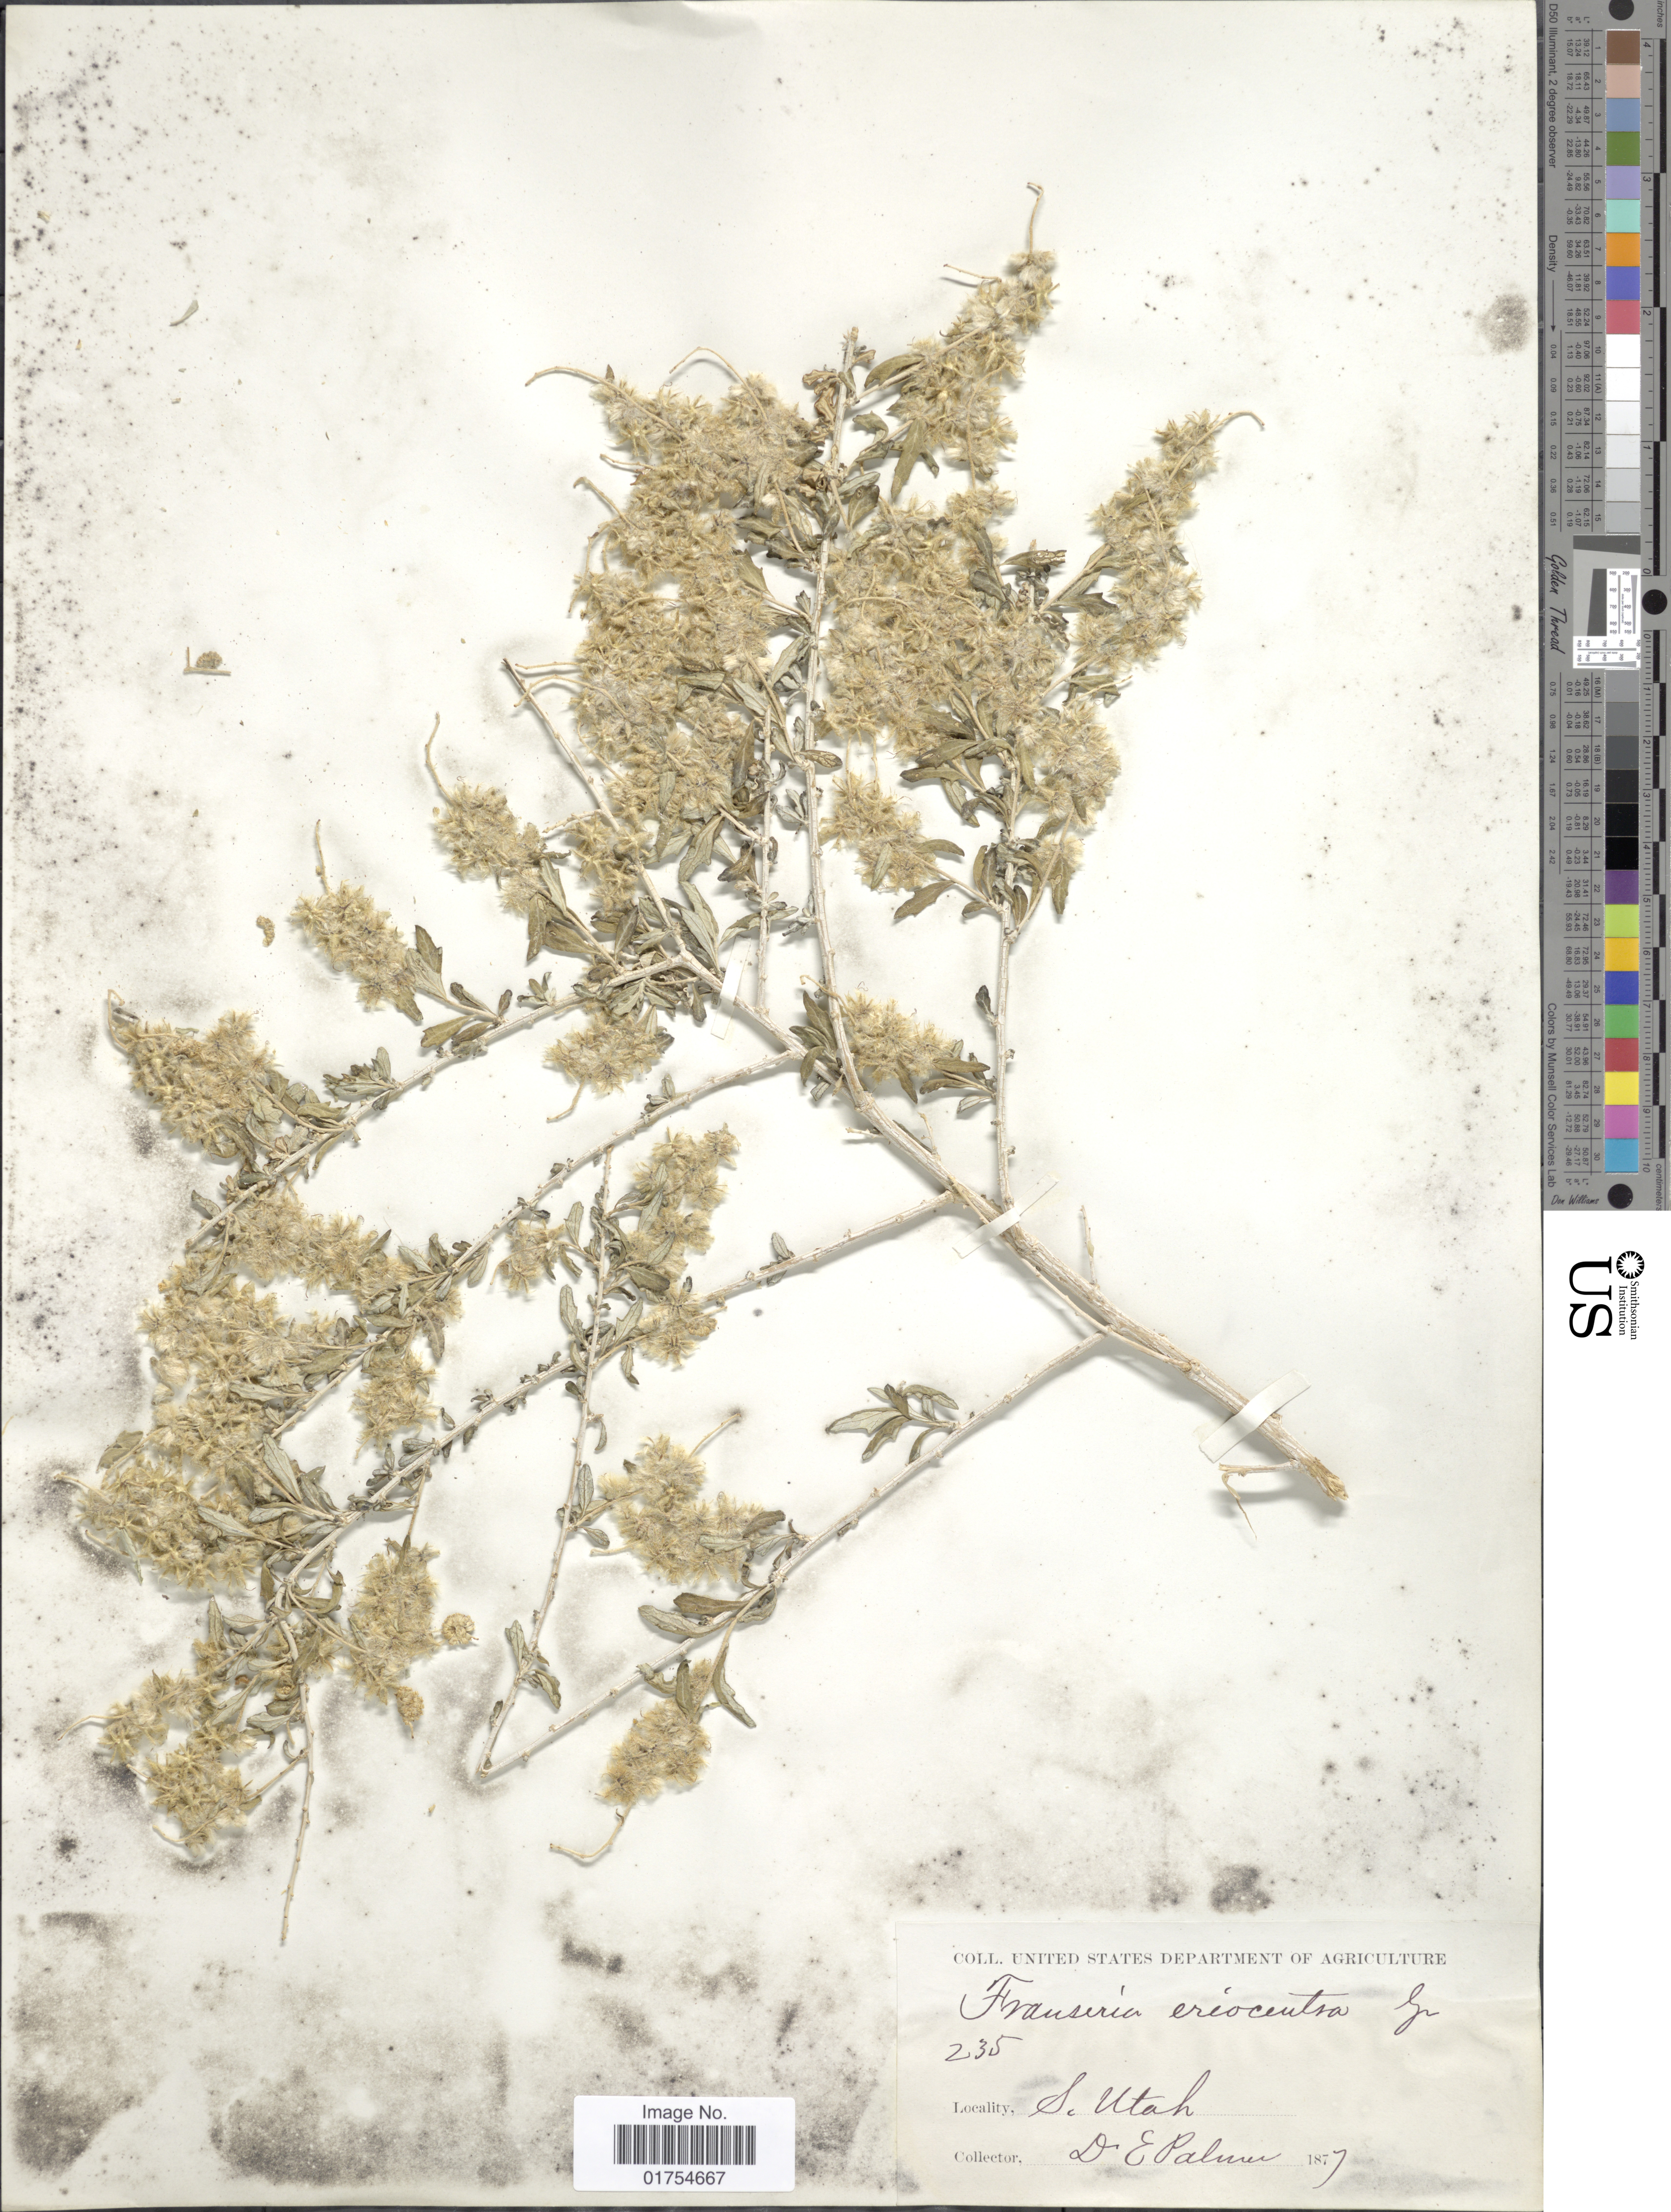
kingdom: Plantae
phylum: Tracheophyta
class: Magnoliopsida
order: Asterales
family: Asteraceae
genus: Franseria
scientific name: Franseria eriocentra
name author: A. Gray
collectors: E. Palmer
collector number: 235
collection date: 1877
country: United States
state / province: Utah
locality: S. Utah